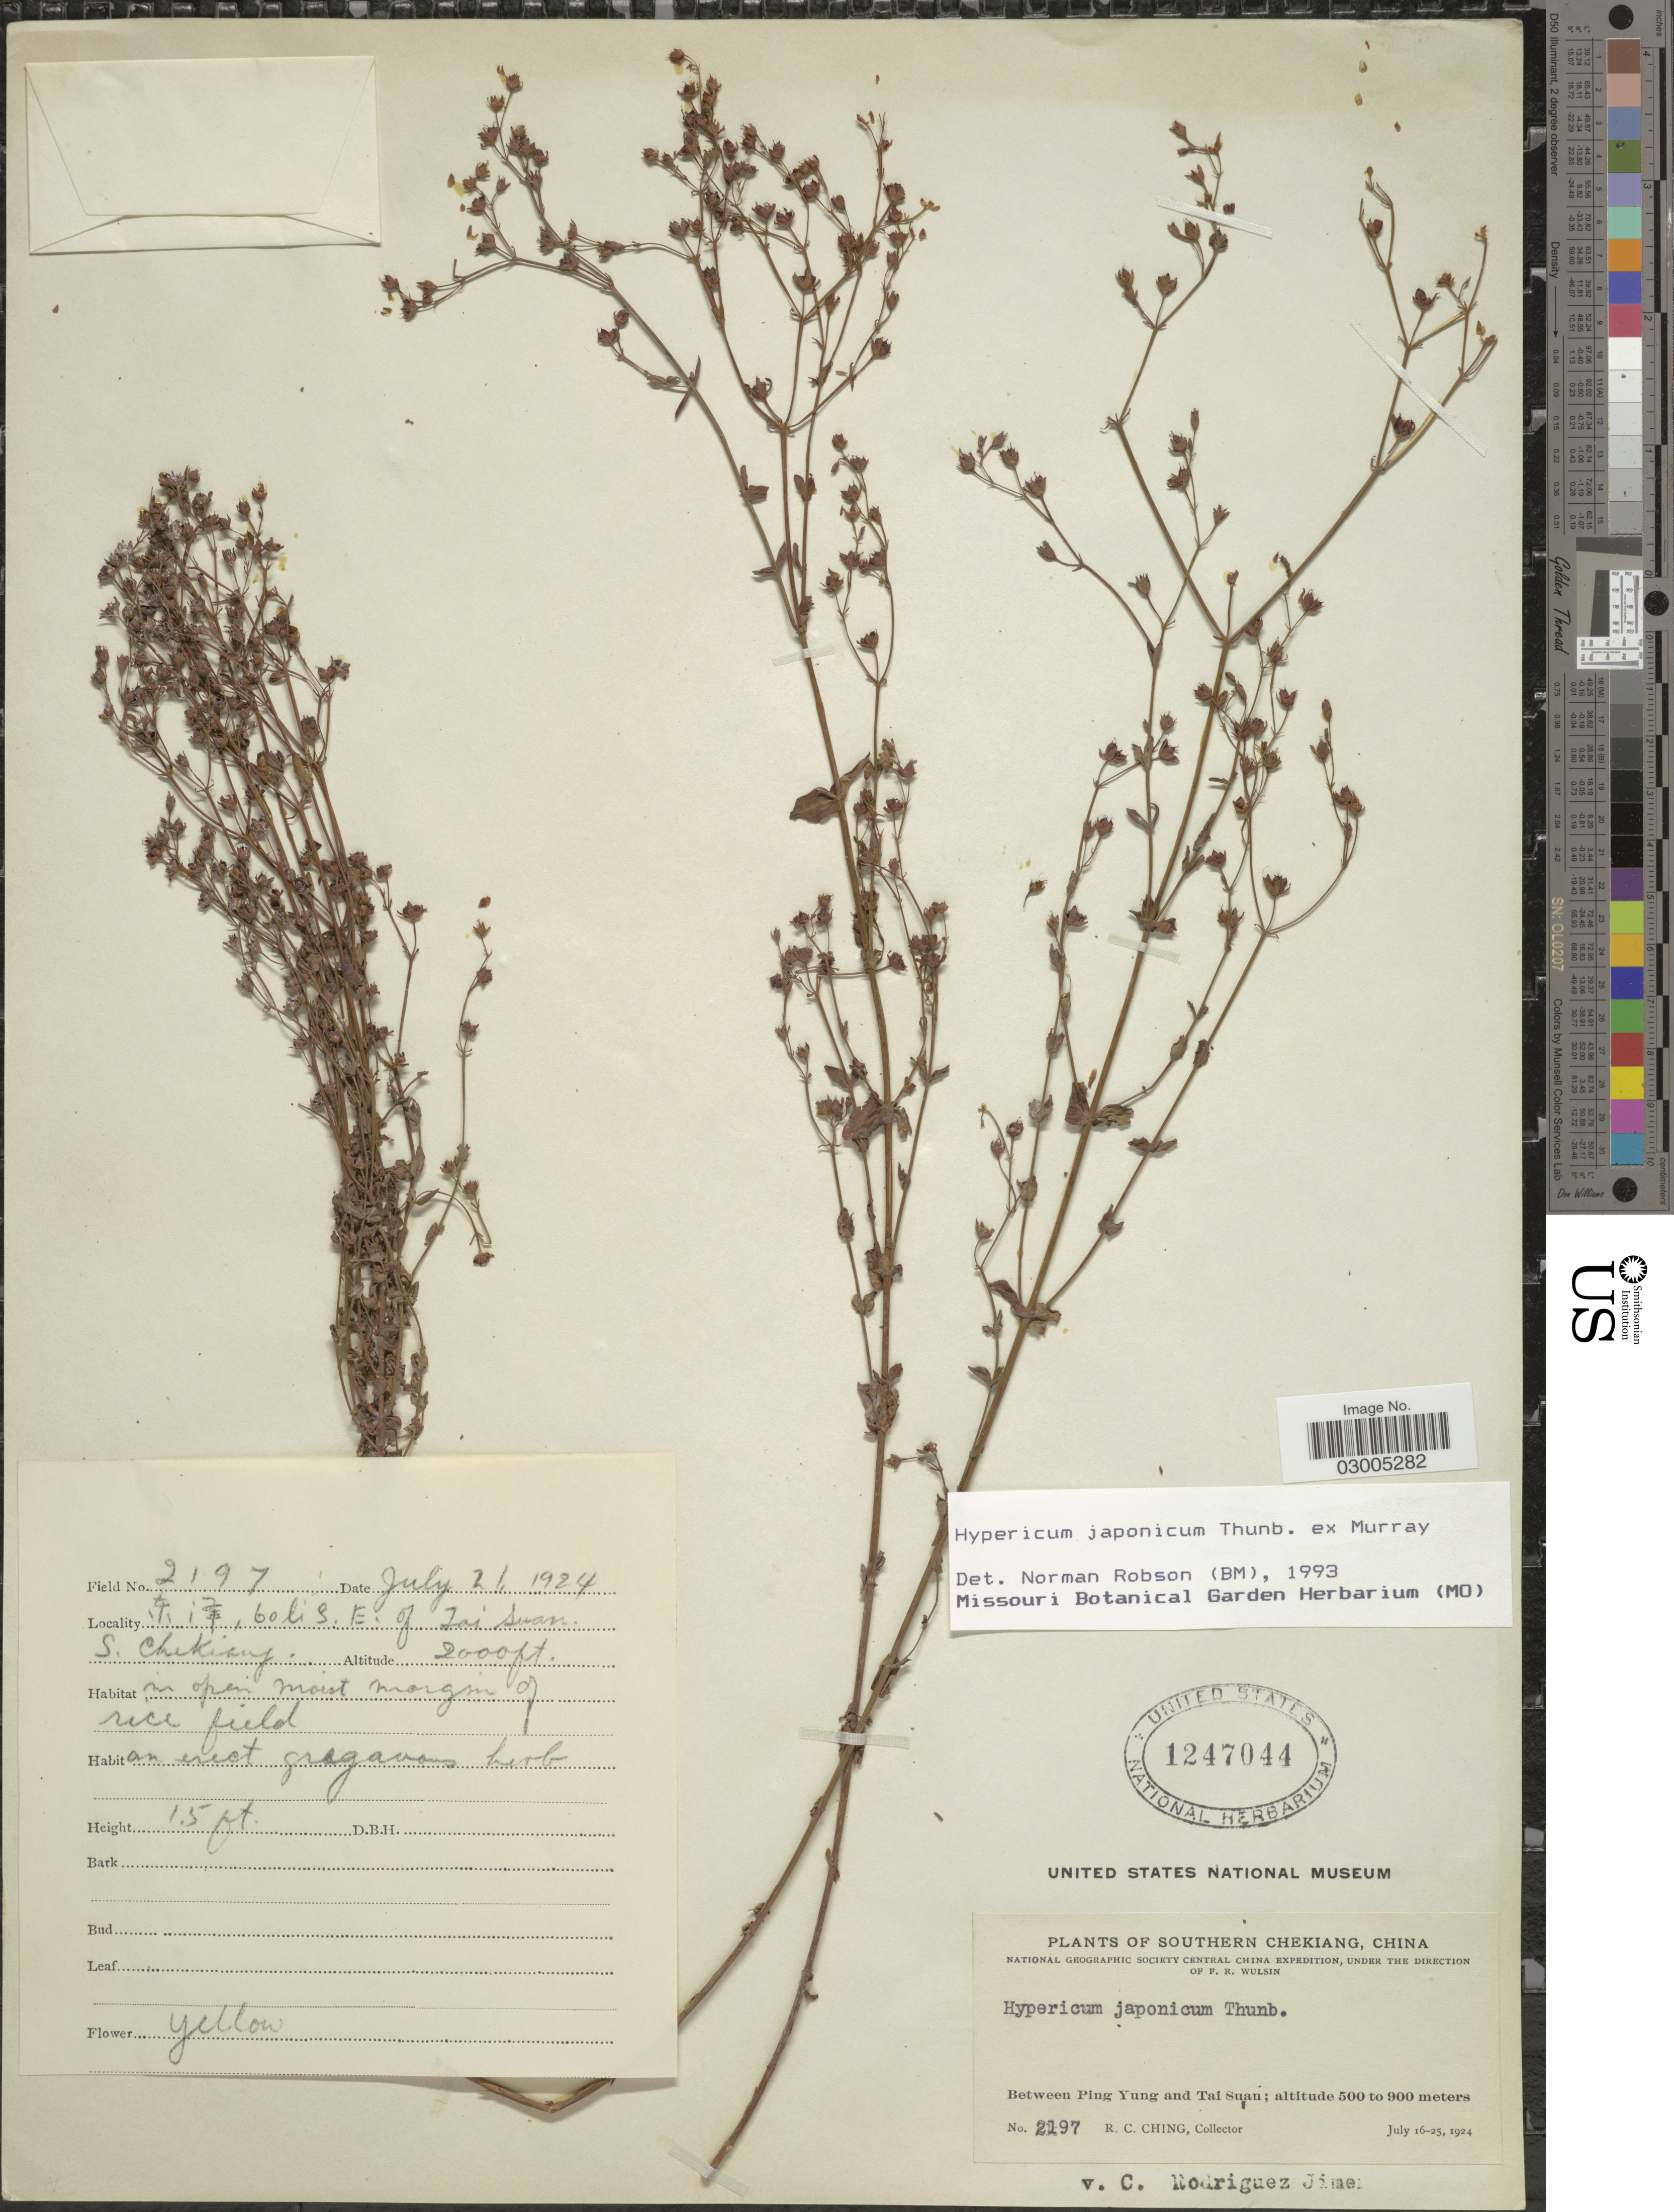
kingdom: Plantae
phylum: Tracheophyta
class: Magnoliopsida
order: Malpighiales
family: Hypericaceae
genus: Hypericum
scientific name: Hypericum japonicum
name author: Thunb.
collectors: R. C. Ching & C. Rodríguez Jiménez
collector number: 2197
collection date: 1924-07-21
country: China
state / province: Zhejiang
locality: Southern Chekiang. Between Ping Yung and Tai Suan. 60 k S.E. of Tai Suan.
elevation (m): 610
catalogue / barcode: US 1247044